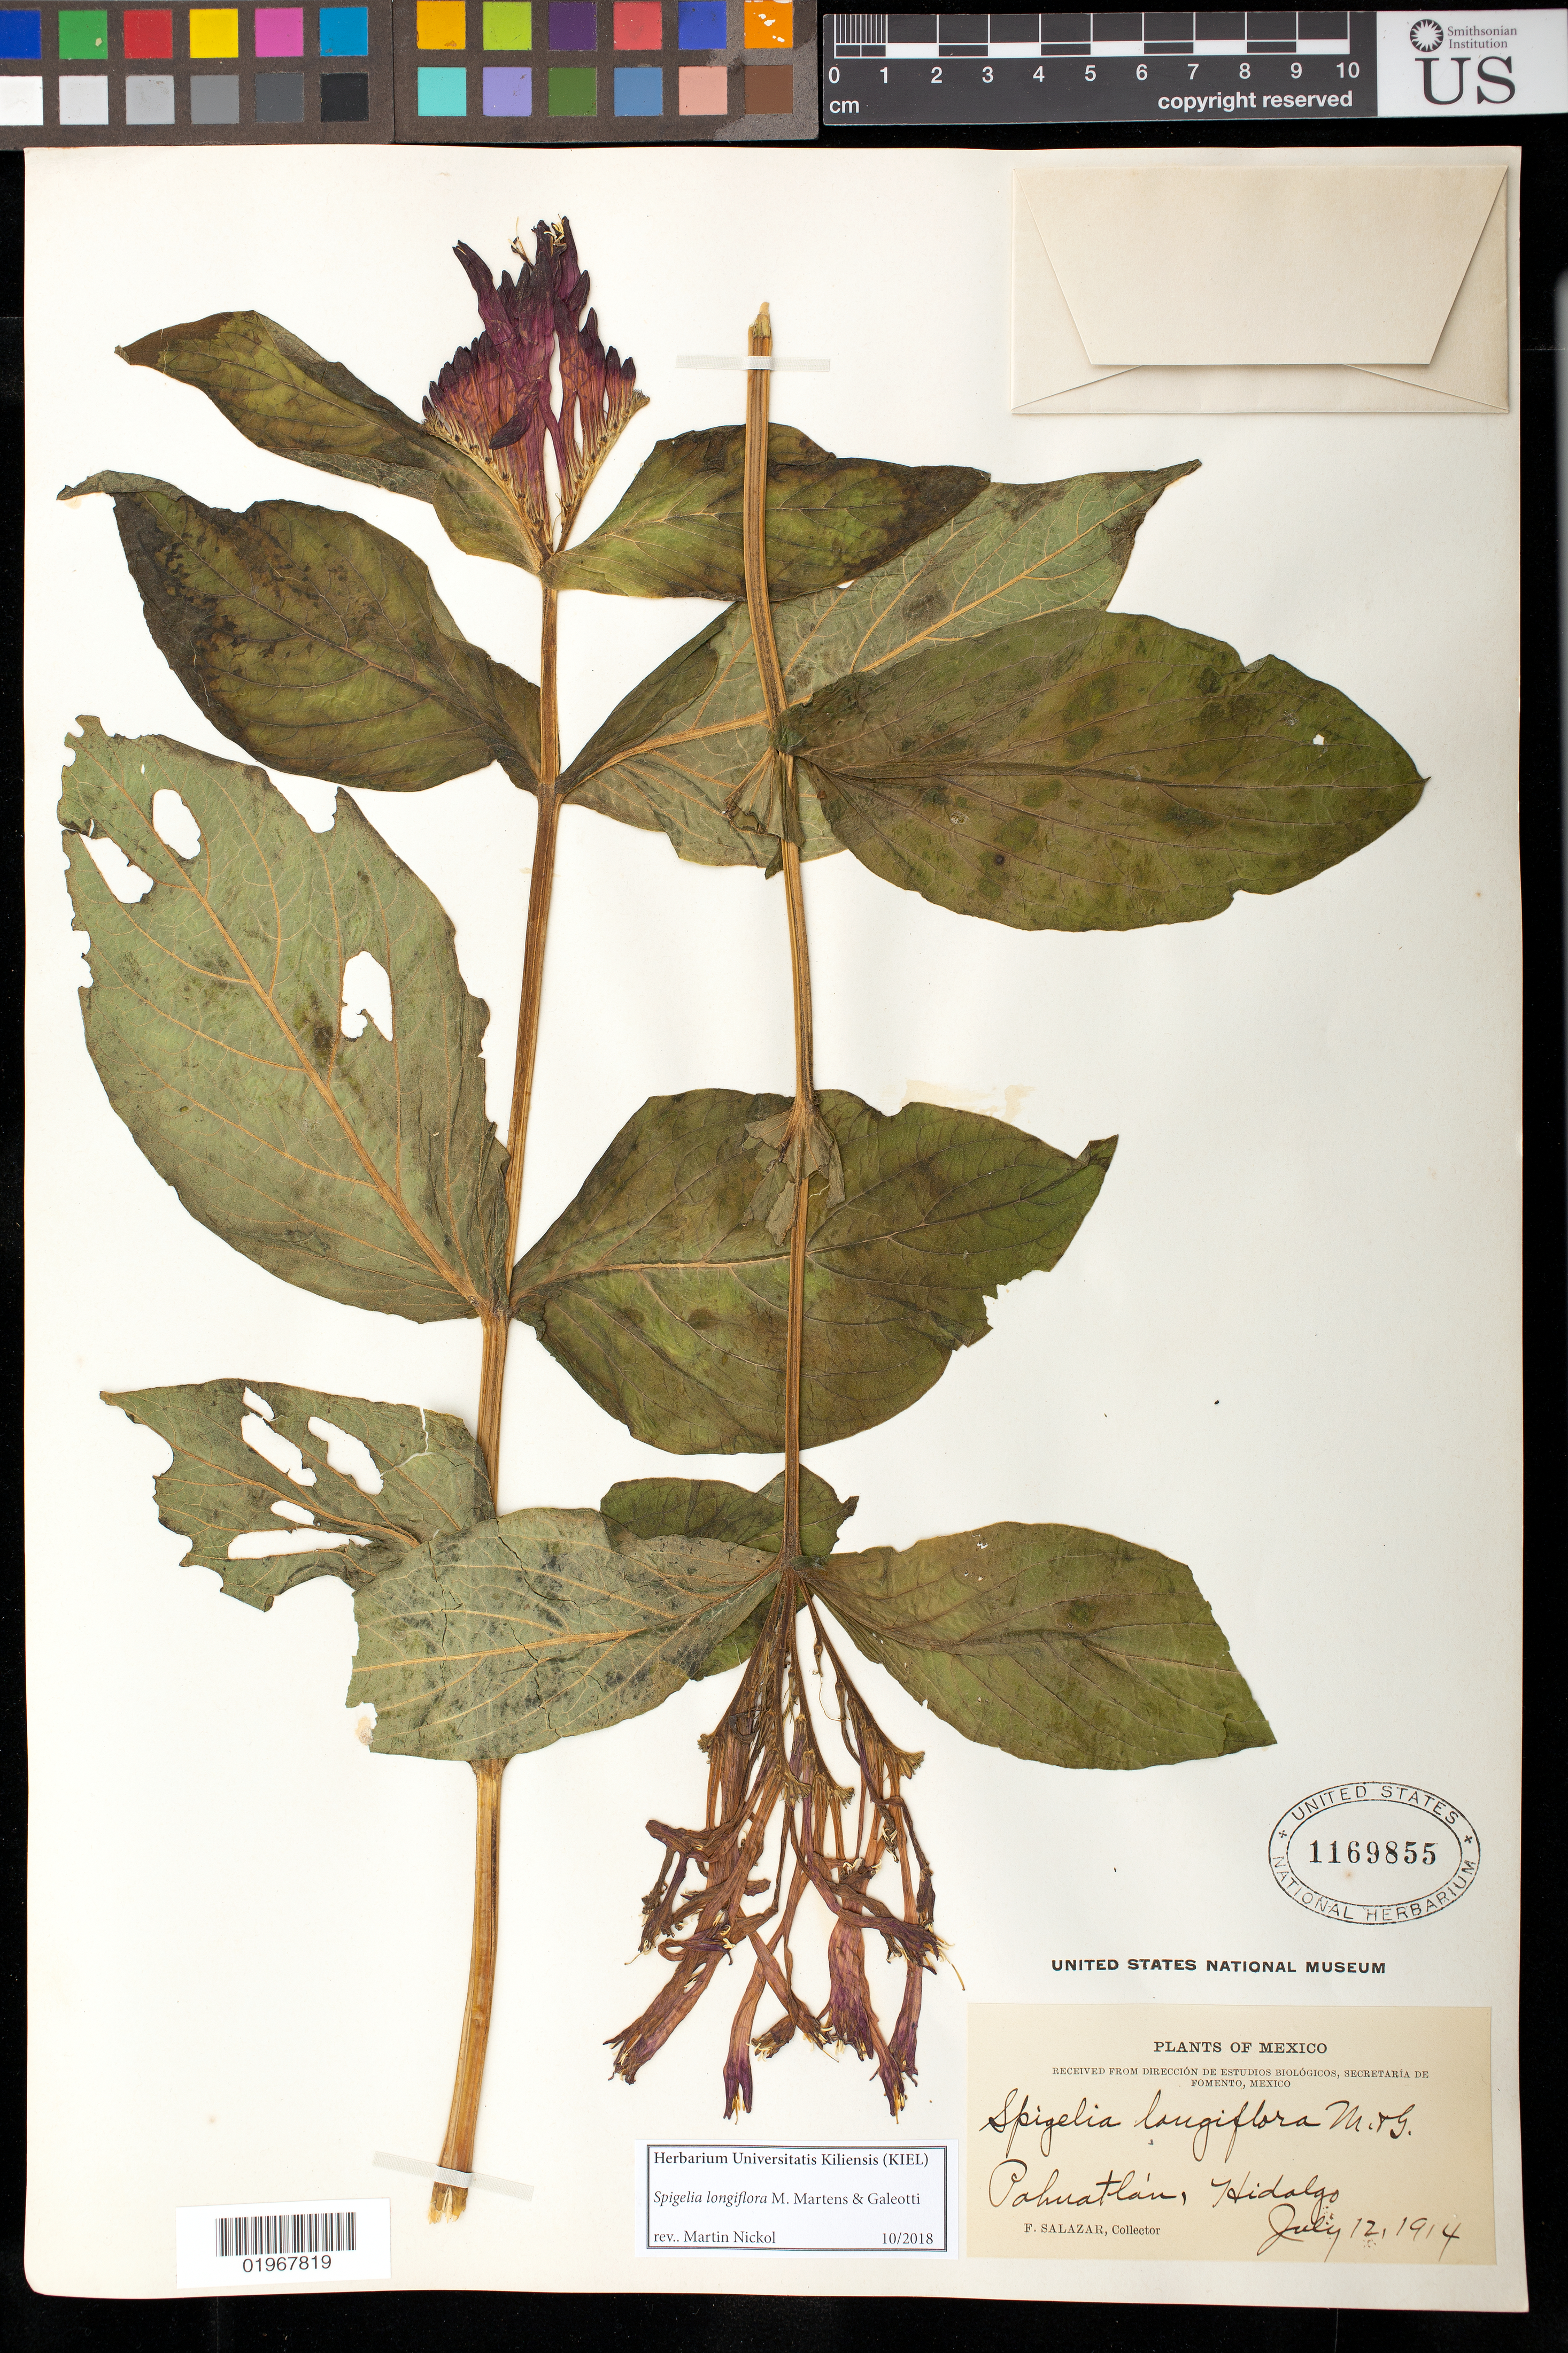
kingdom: Plantae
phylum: Tracheophyta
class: Magnoliopsida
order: Gentianales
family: Loganiaceae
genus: Spigelia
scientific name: Spigelia longiflora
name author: M. Martens & Galeotti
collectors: F. Salazar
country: Mexico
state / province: Hidalgo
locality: Pahuatlan, Hidalgo.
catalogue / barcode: US 1169855